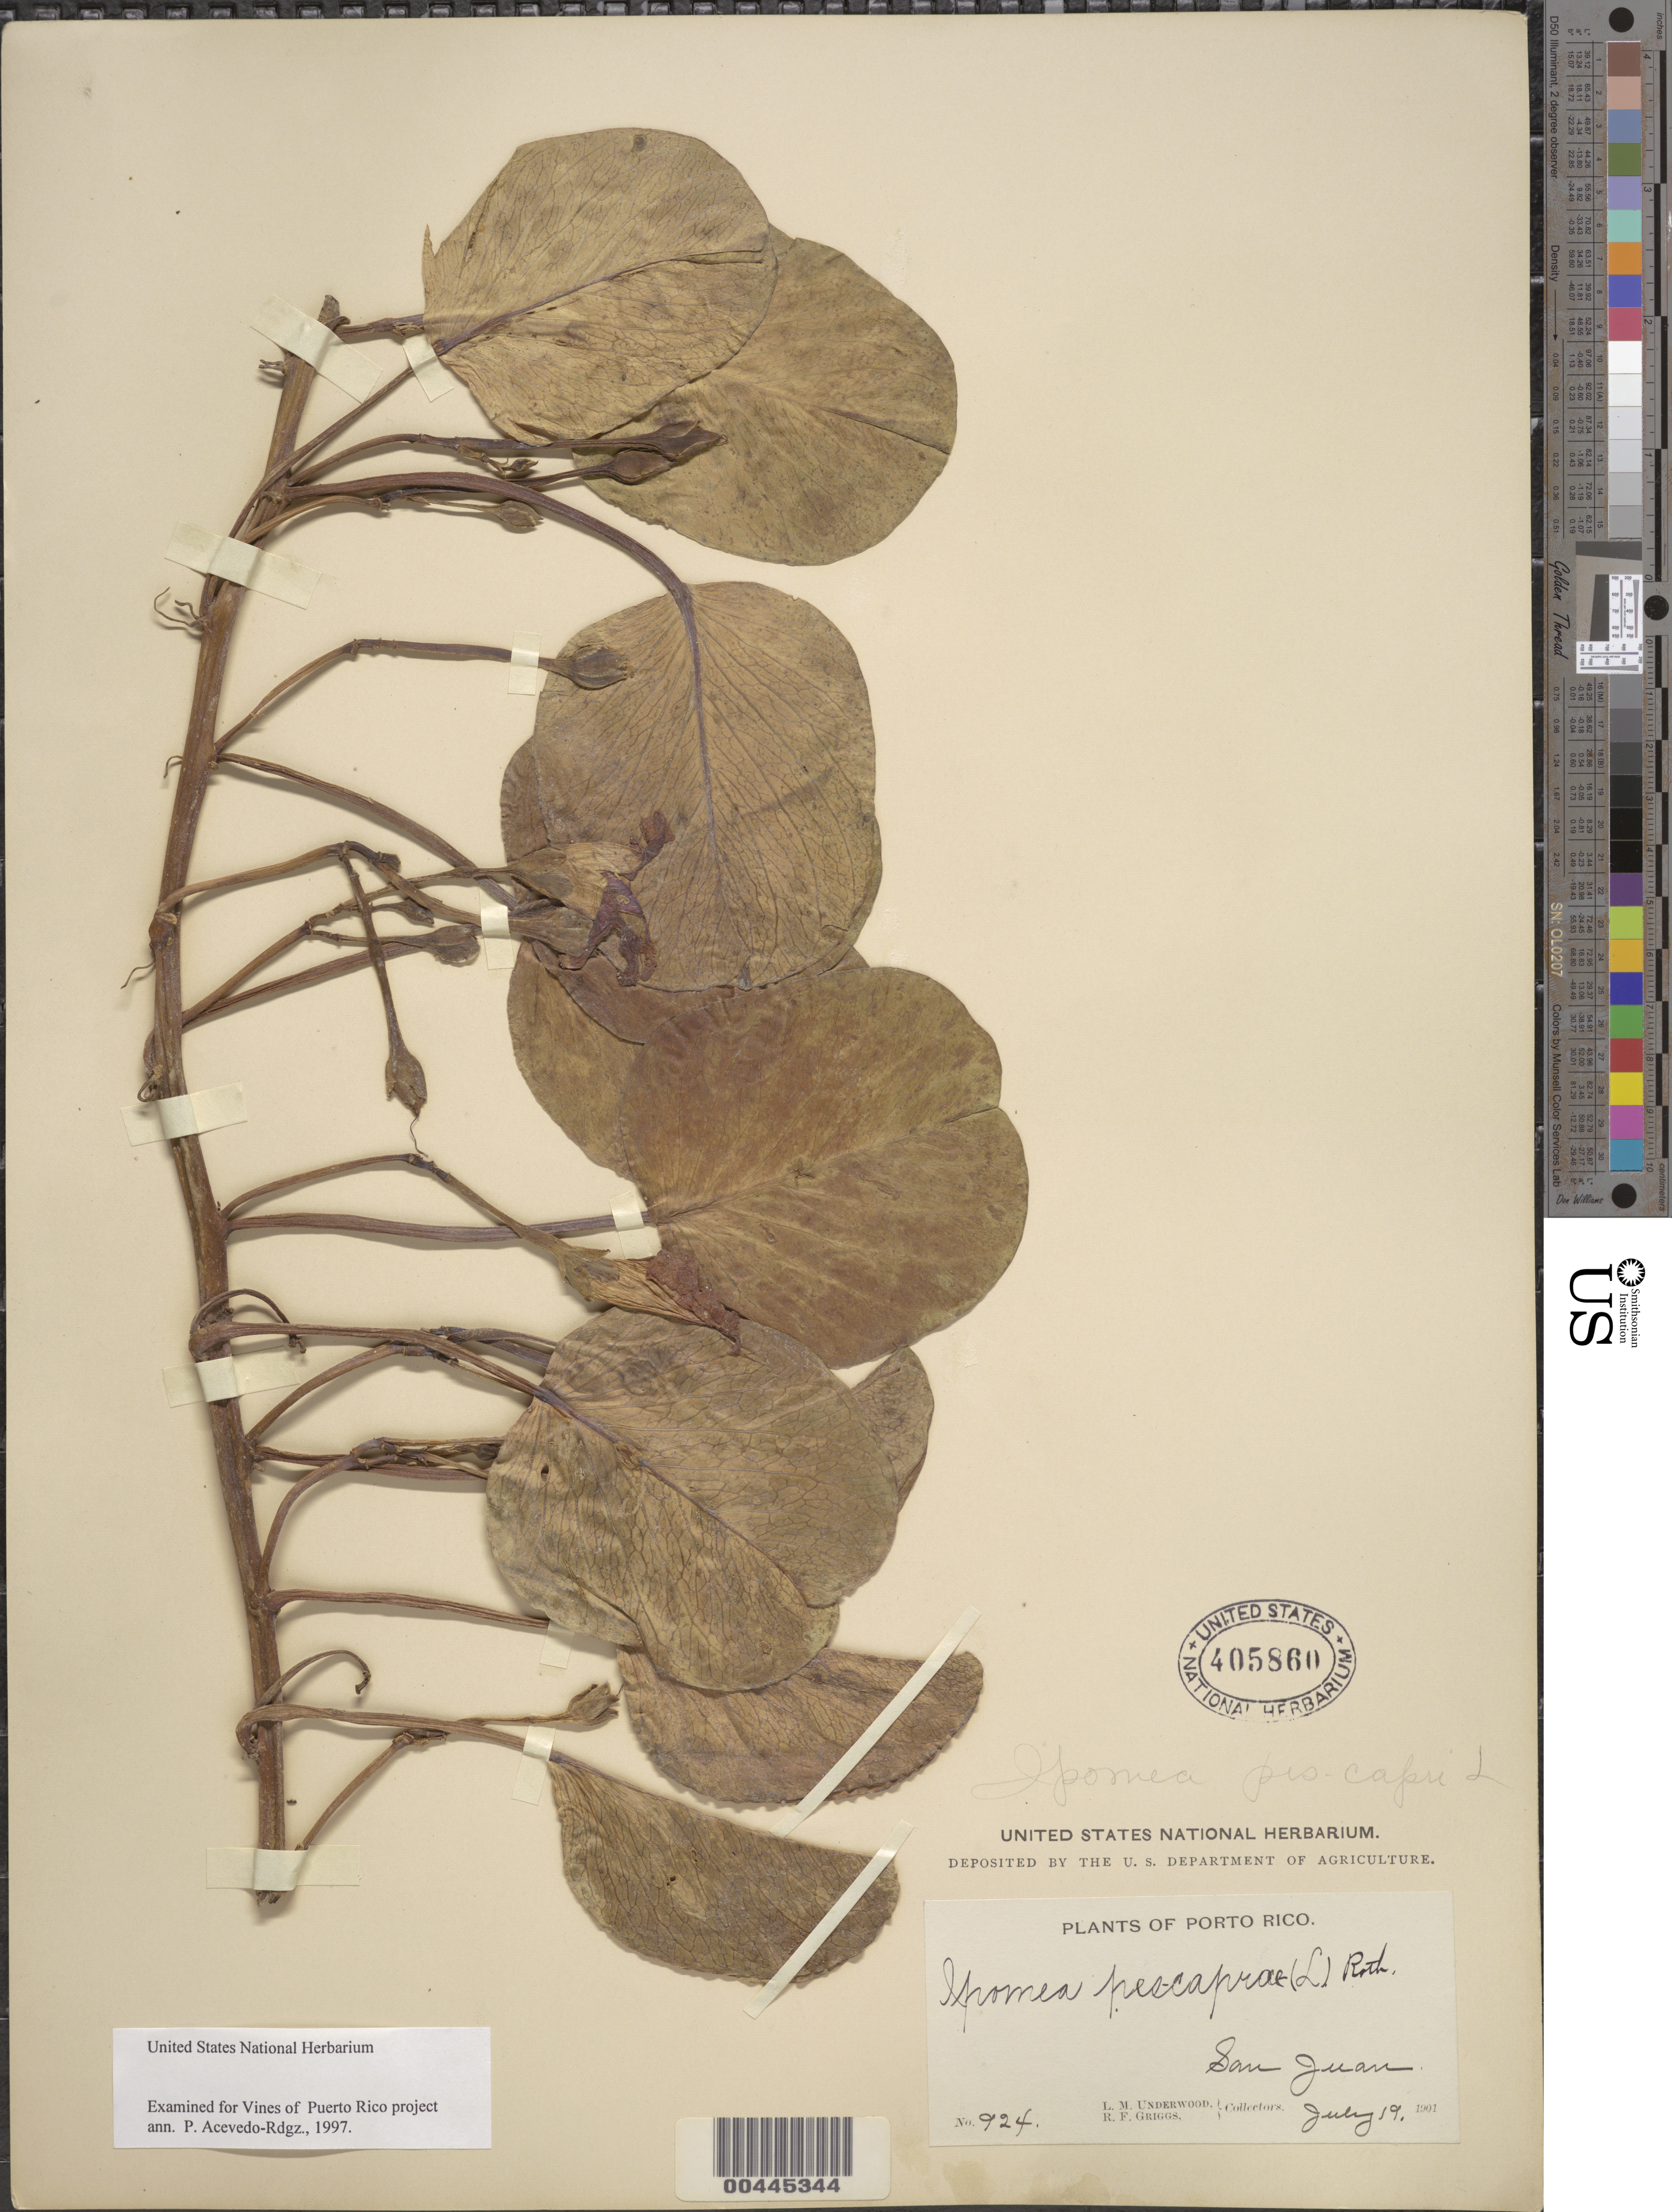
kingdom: Plantae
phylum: Tracheophyta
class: Magnoliopsida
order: Solanales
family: Convolvulaceae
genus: Ipomoea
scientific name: Ipomoea pes-caprae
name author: (L.) R. Br.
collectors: L. M. Underwood & R. F. Griggs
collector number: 924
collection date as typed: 19 Jul 1901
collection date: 1901-07-19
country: Puerto Rico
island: Greater Antilles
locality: San Juan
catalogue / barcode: US 405860